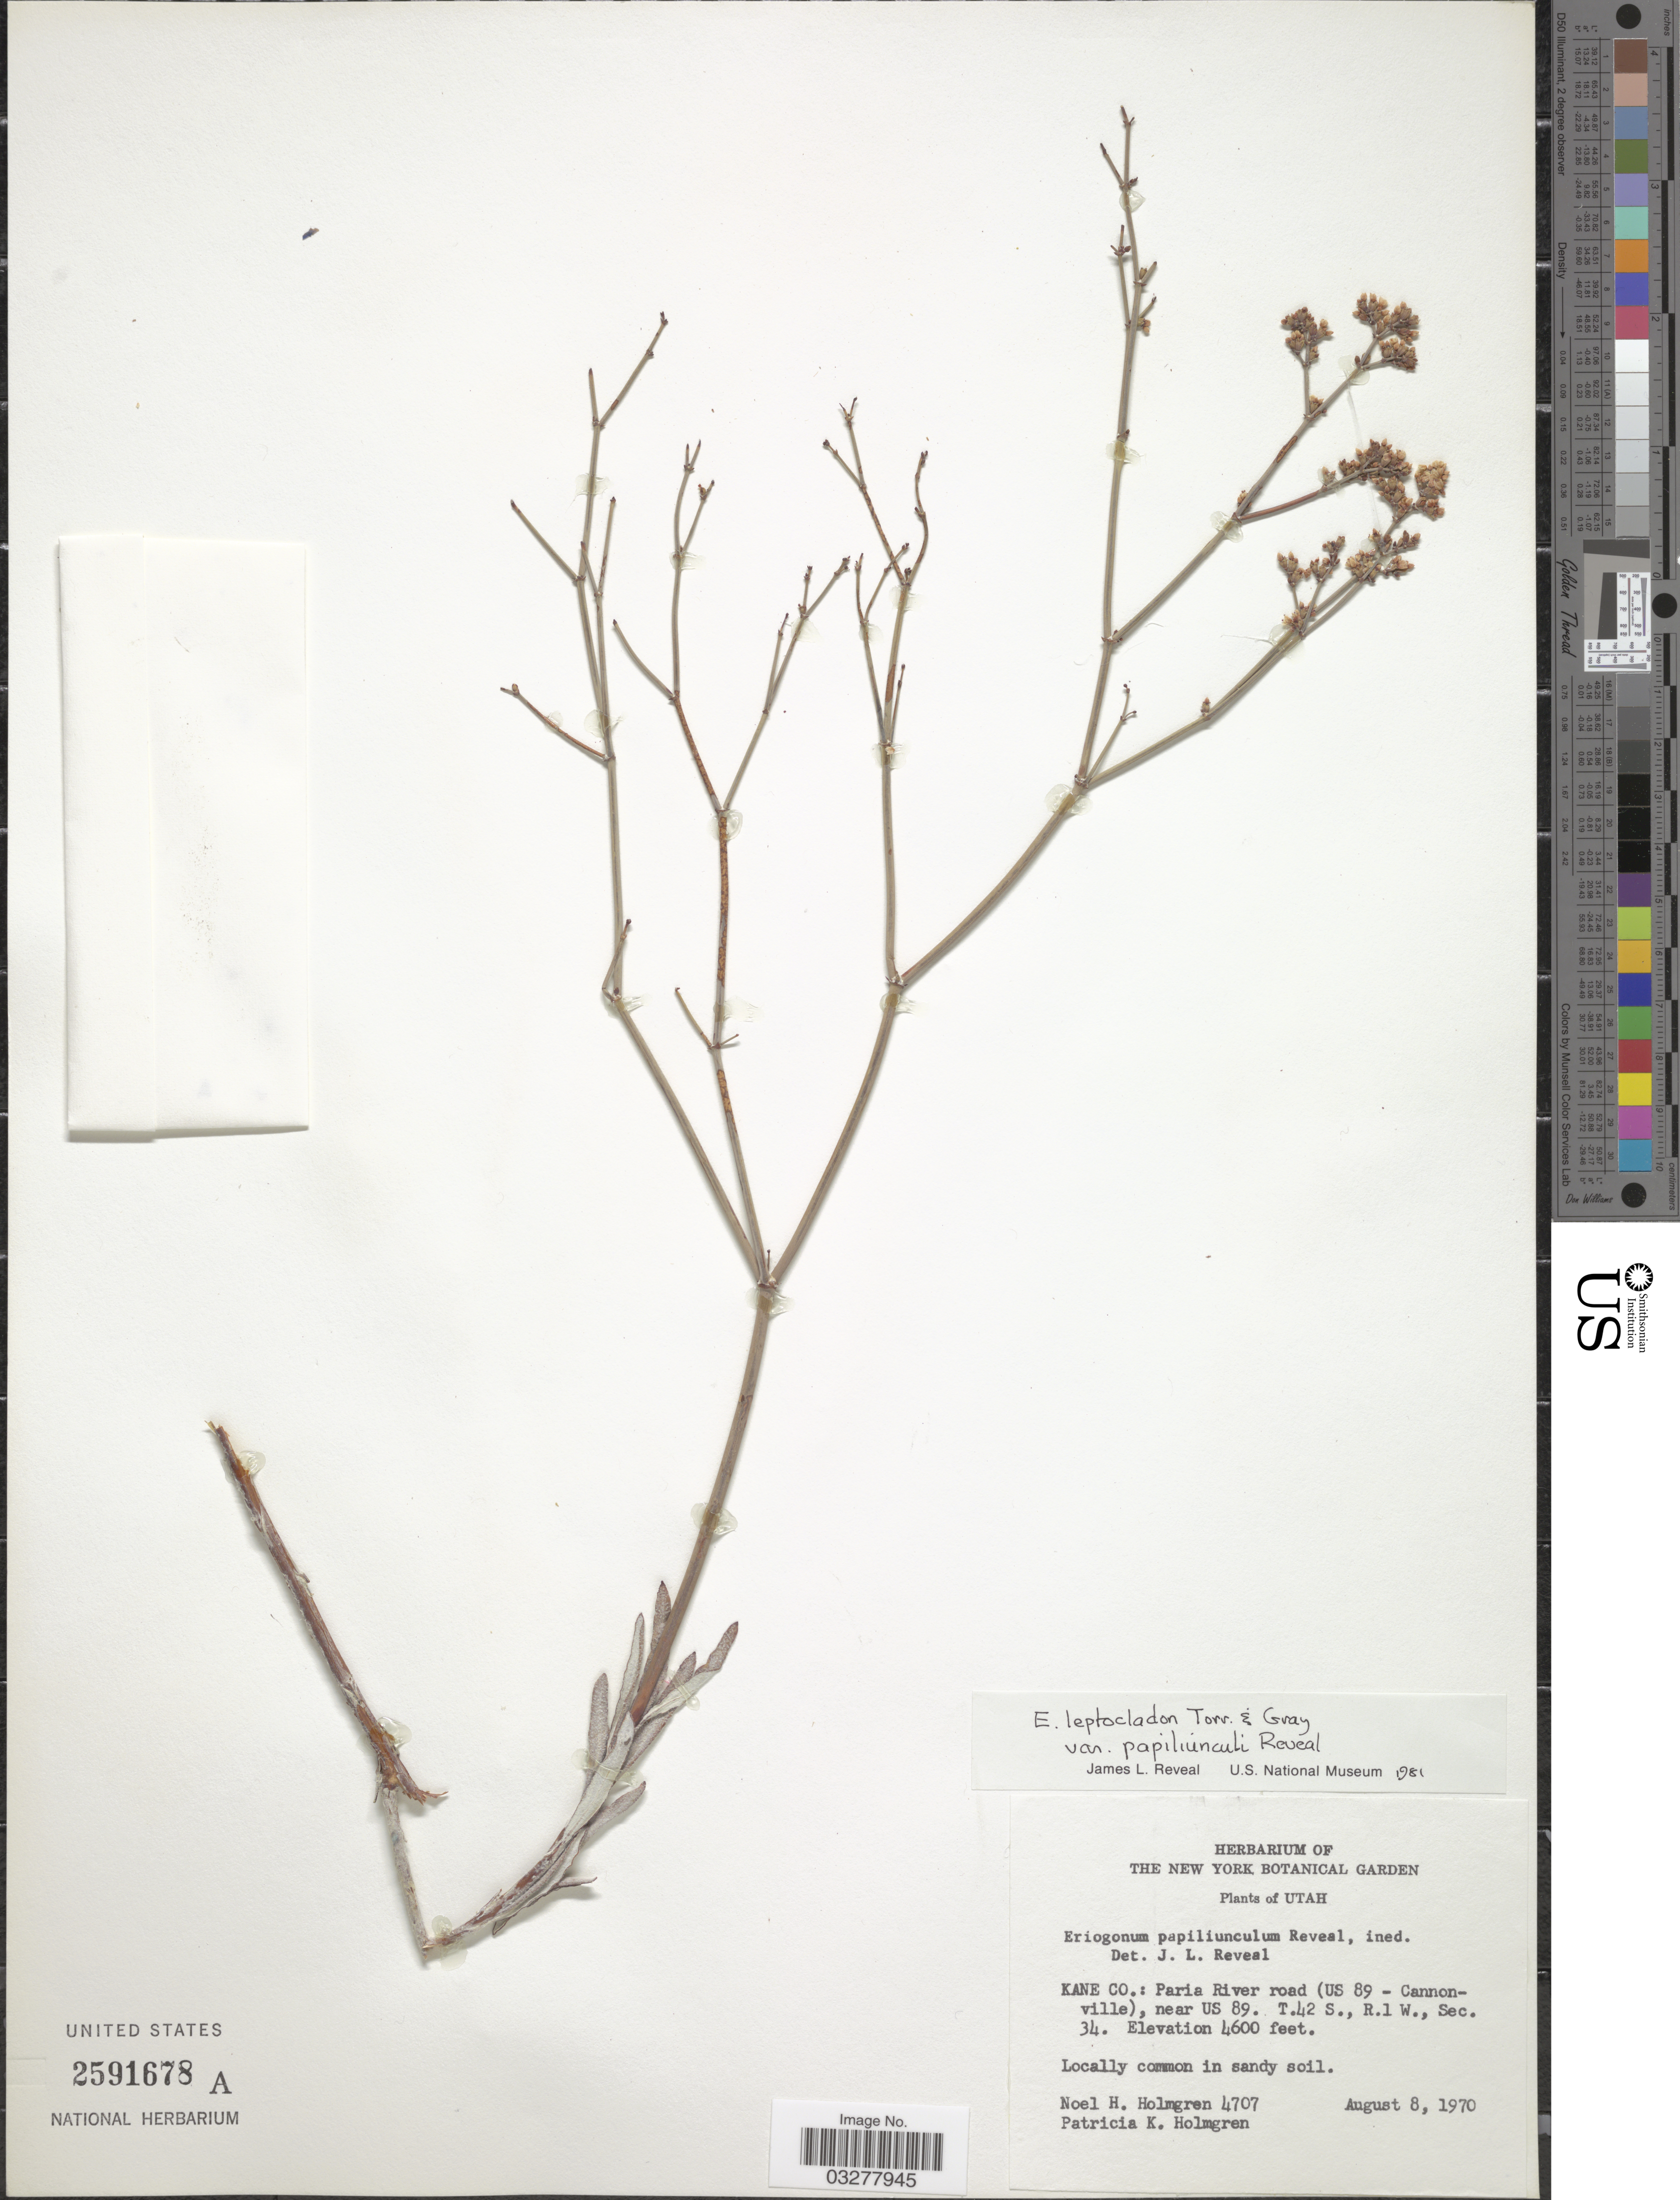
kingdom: Plantae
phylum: Tracheophyta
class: Magnoliopsida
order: Caryophyllales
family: Polygonaceae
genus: Eriogonum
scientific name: Eriogonum leptocladon var. papiliunculi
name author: Reveal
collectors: N. H. Holmgren & P. K. Holmgren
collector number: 4707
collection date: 1970-08-08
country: United States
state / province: Utah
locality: Kane Co.: Paria River road (US 89 - Cannonville), near US 89. T.42 S., R.1 W., Sec. 34.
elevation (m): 1402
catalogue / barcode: US 2591678A